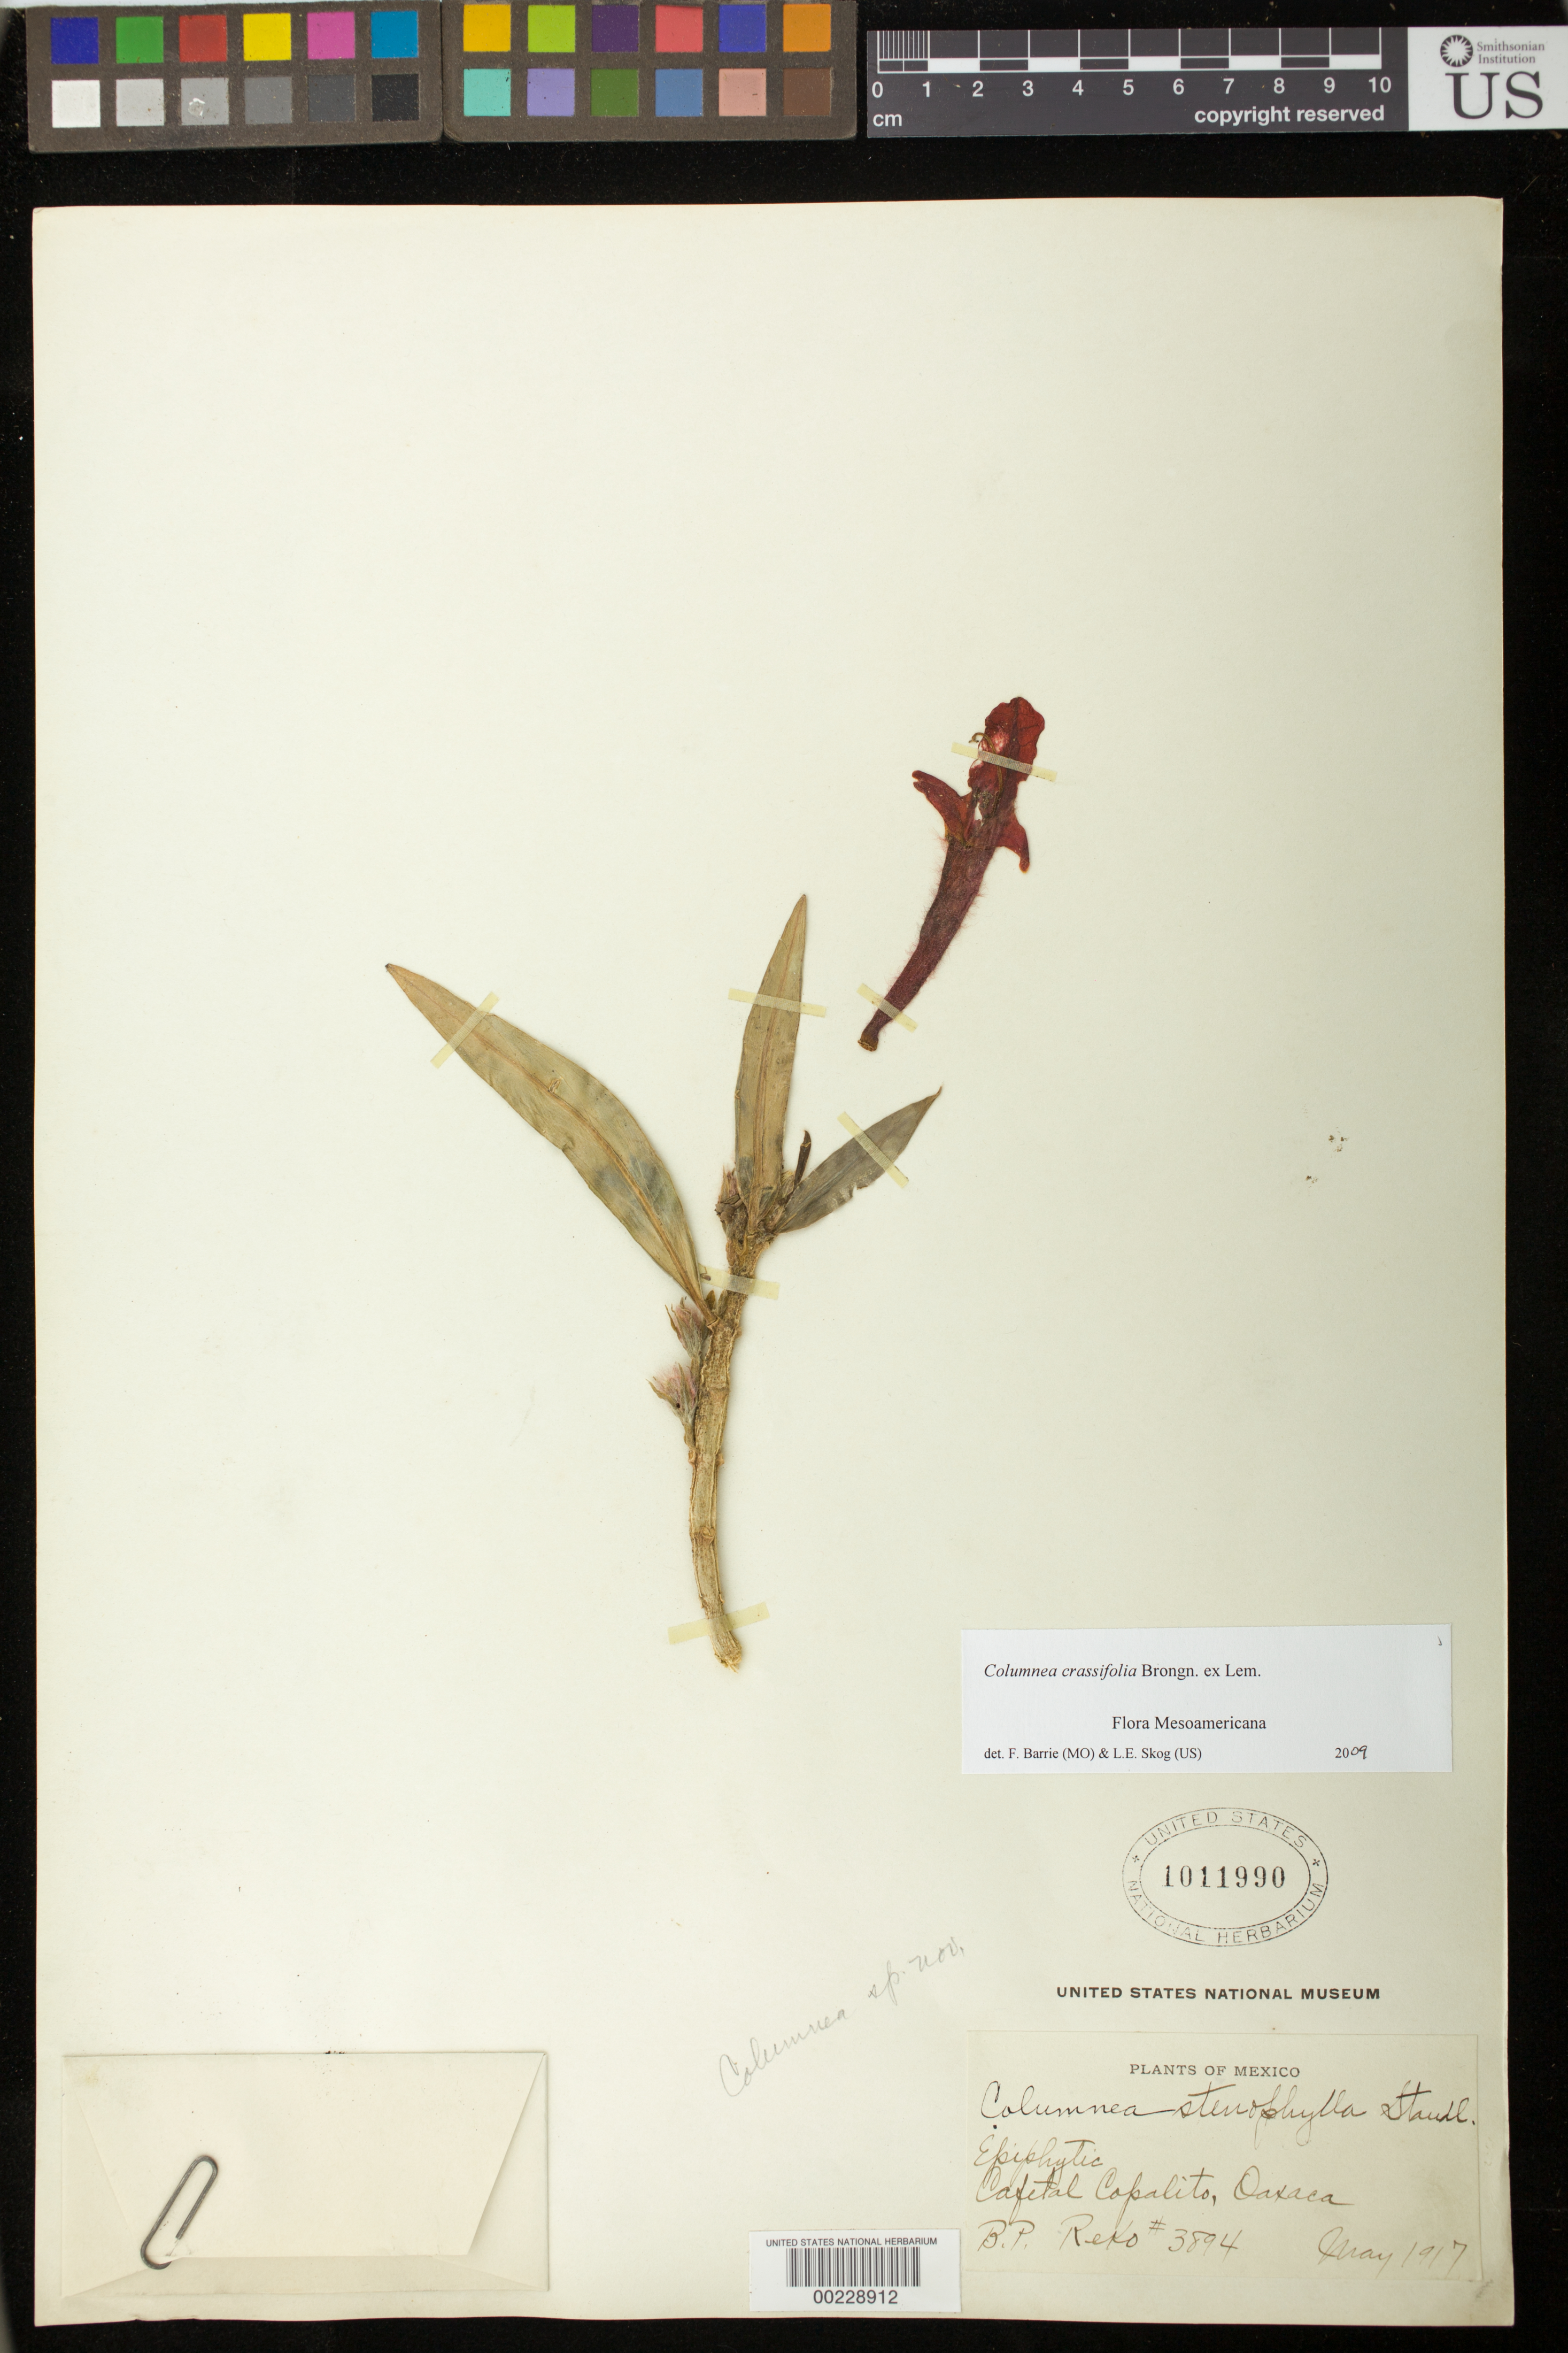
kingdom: Plantae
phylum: Tracheophyta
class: Magnoliopsida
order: Lamiales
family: Gesneriaceae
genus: Columnea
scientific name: Columnea crassifolia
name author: Brongn.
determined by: Barrie, F. R.; Skog, Laurence E.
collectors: B. P. Reko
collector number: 3894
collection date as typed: May 1917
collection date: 1917-05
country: Mexico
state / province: Oaxaca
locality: Cafetal Copalito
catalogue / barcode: US 1011990